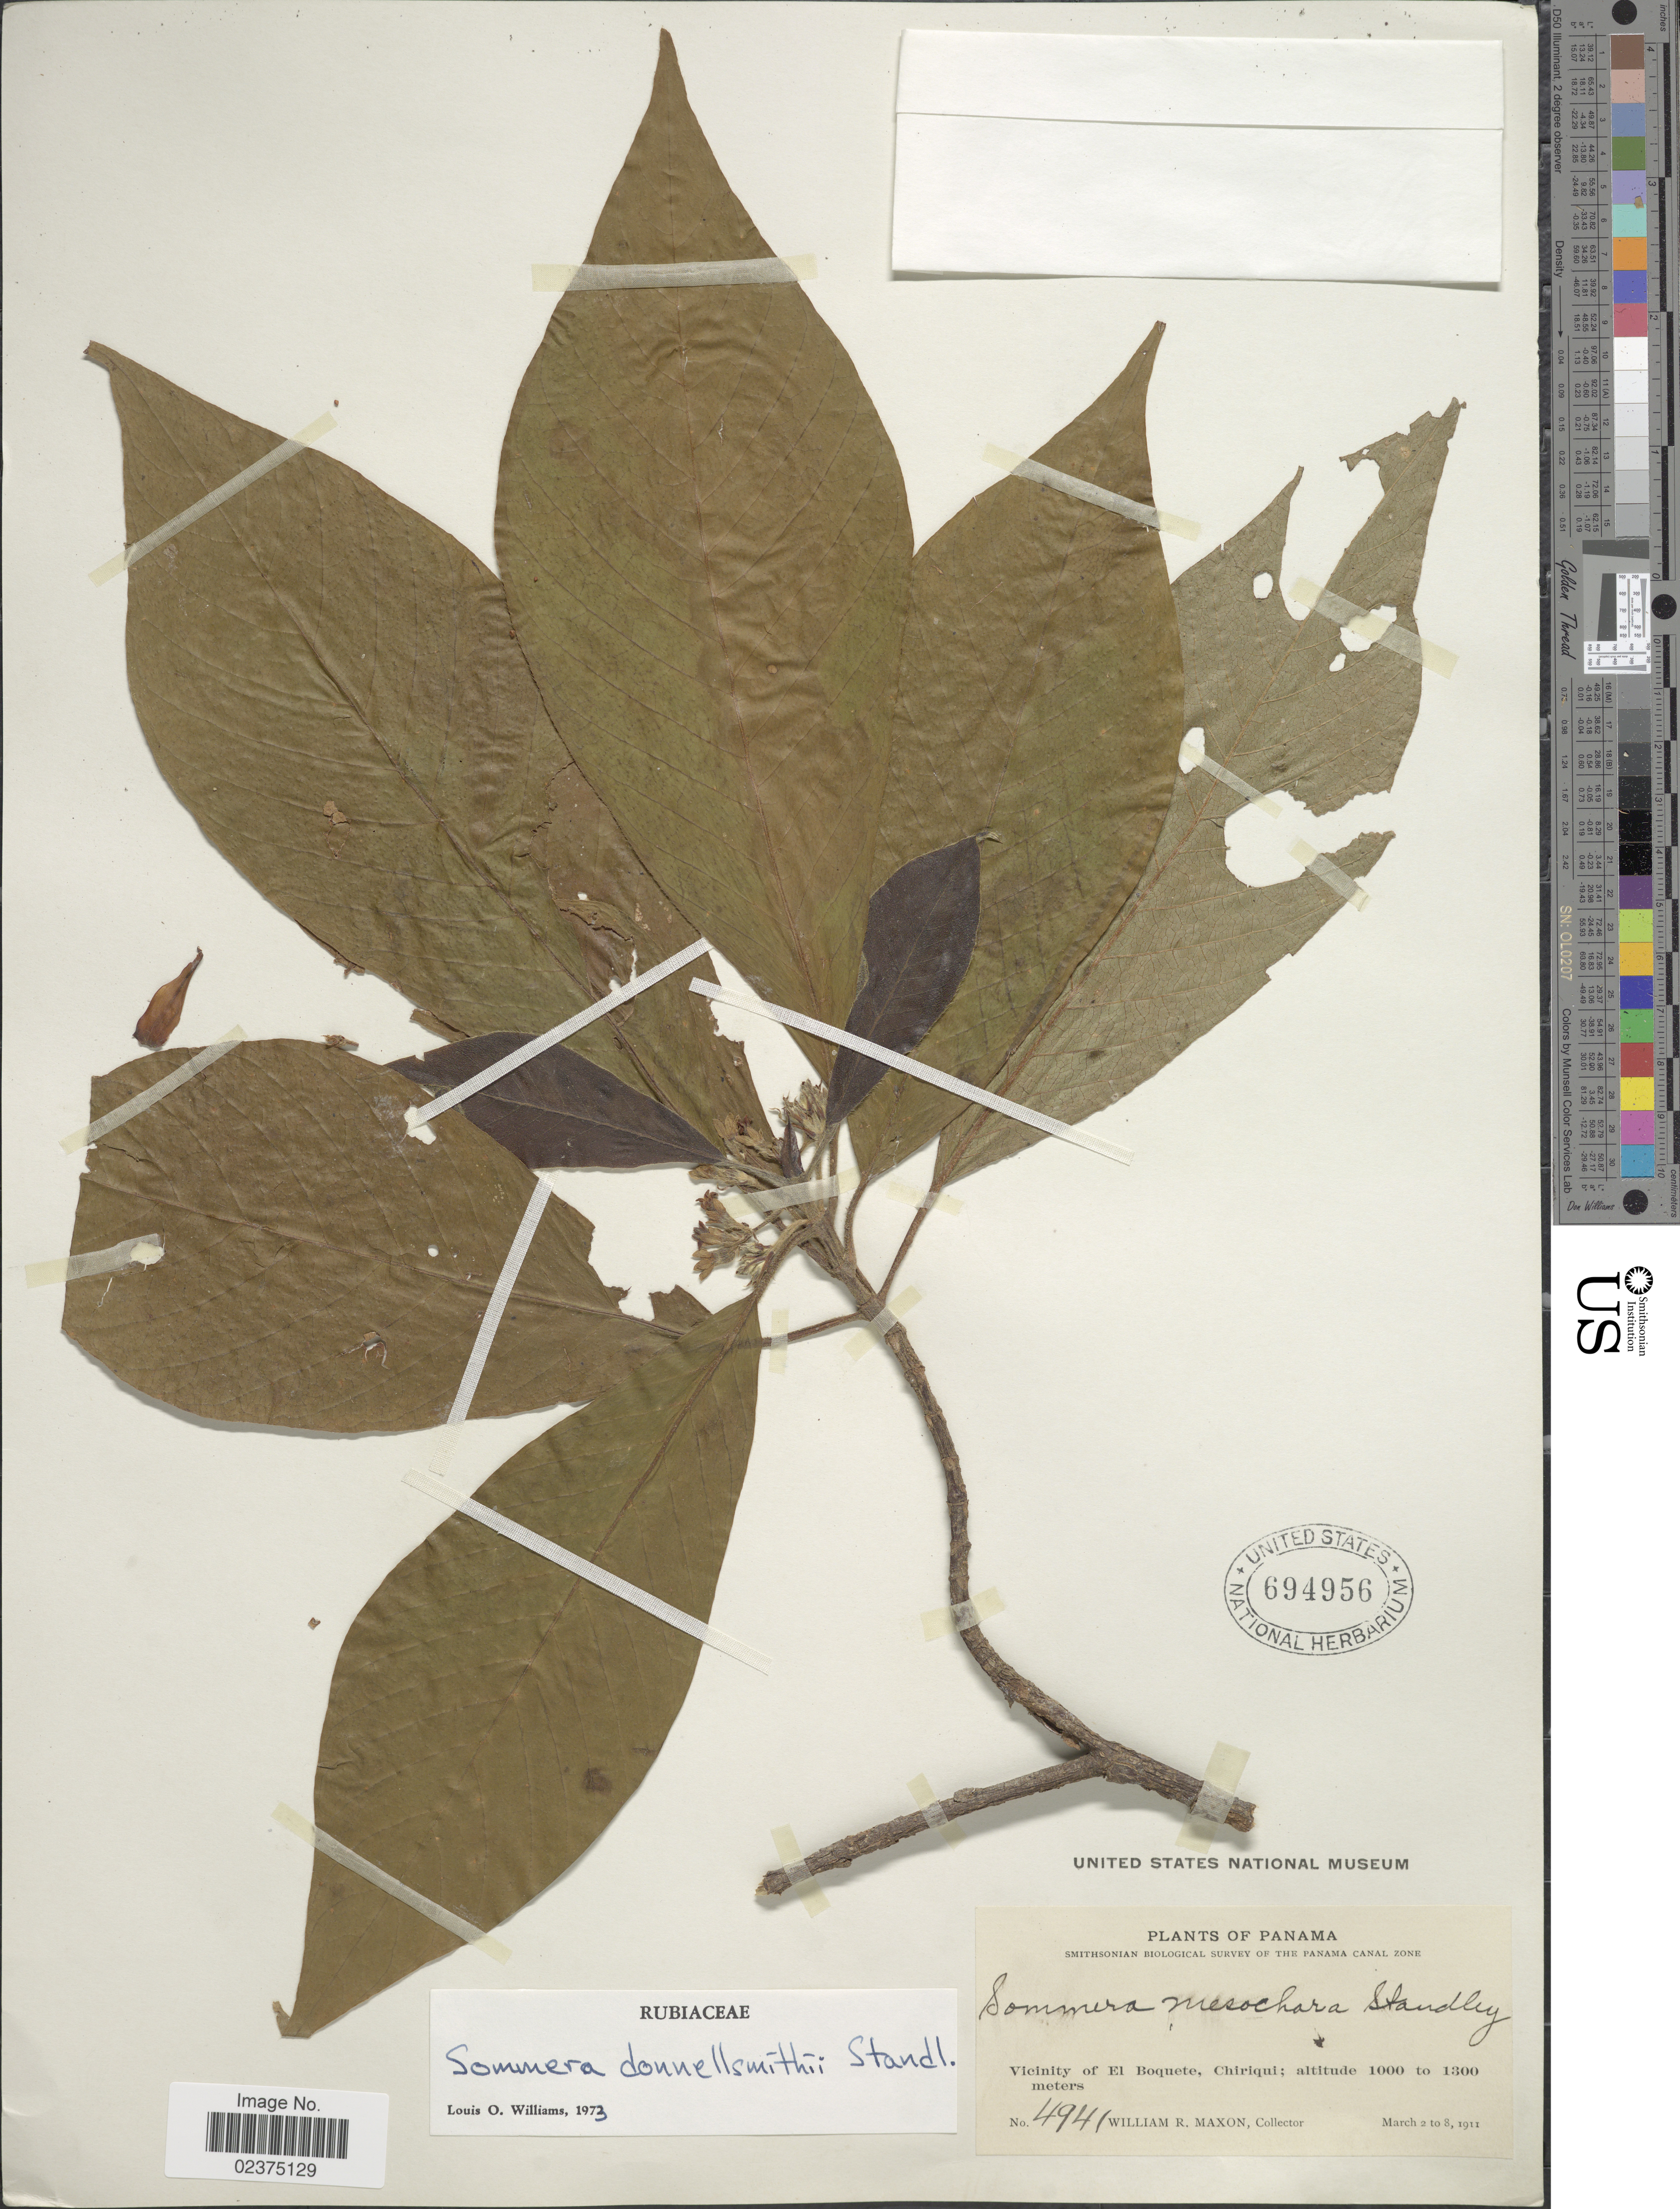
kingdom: Plantae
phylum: Tracheophyta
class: Magnoliopsida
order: Gentianales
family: Rubiaceae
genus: Sommera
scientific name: Sommera donnell-smithii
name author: Standl.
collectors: W. R. Maxon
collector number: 4941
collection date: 1911-03-02/1911-03-08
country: Panama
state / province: Chiriqui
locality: Vicinity of El Boquete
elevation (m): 1000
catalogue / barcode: US 694956